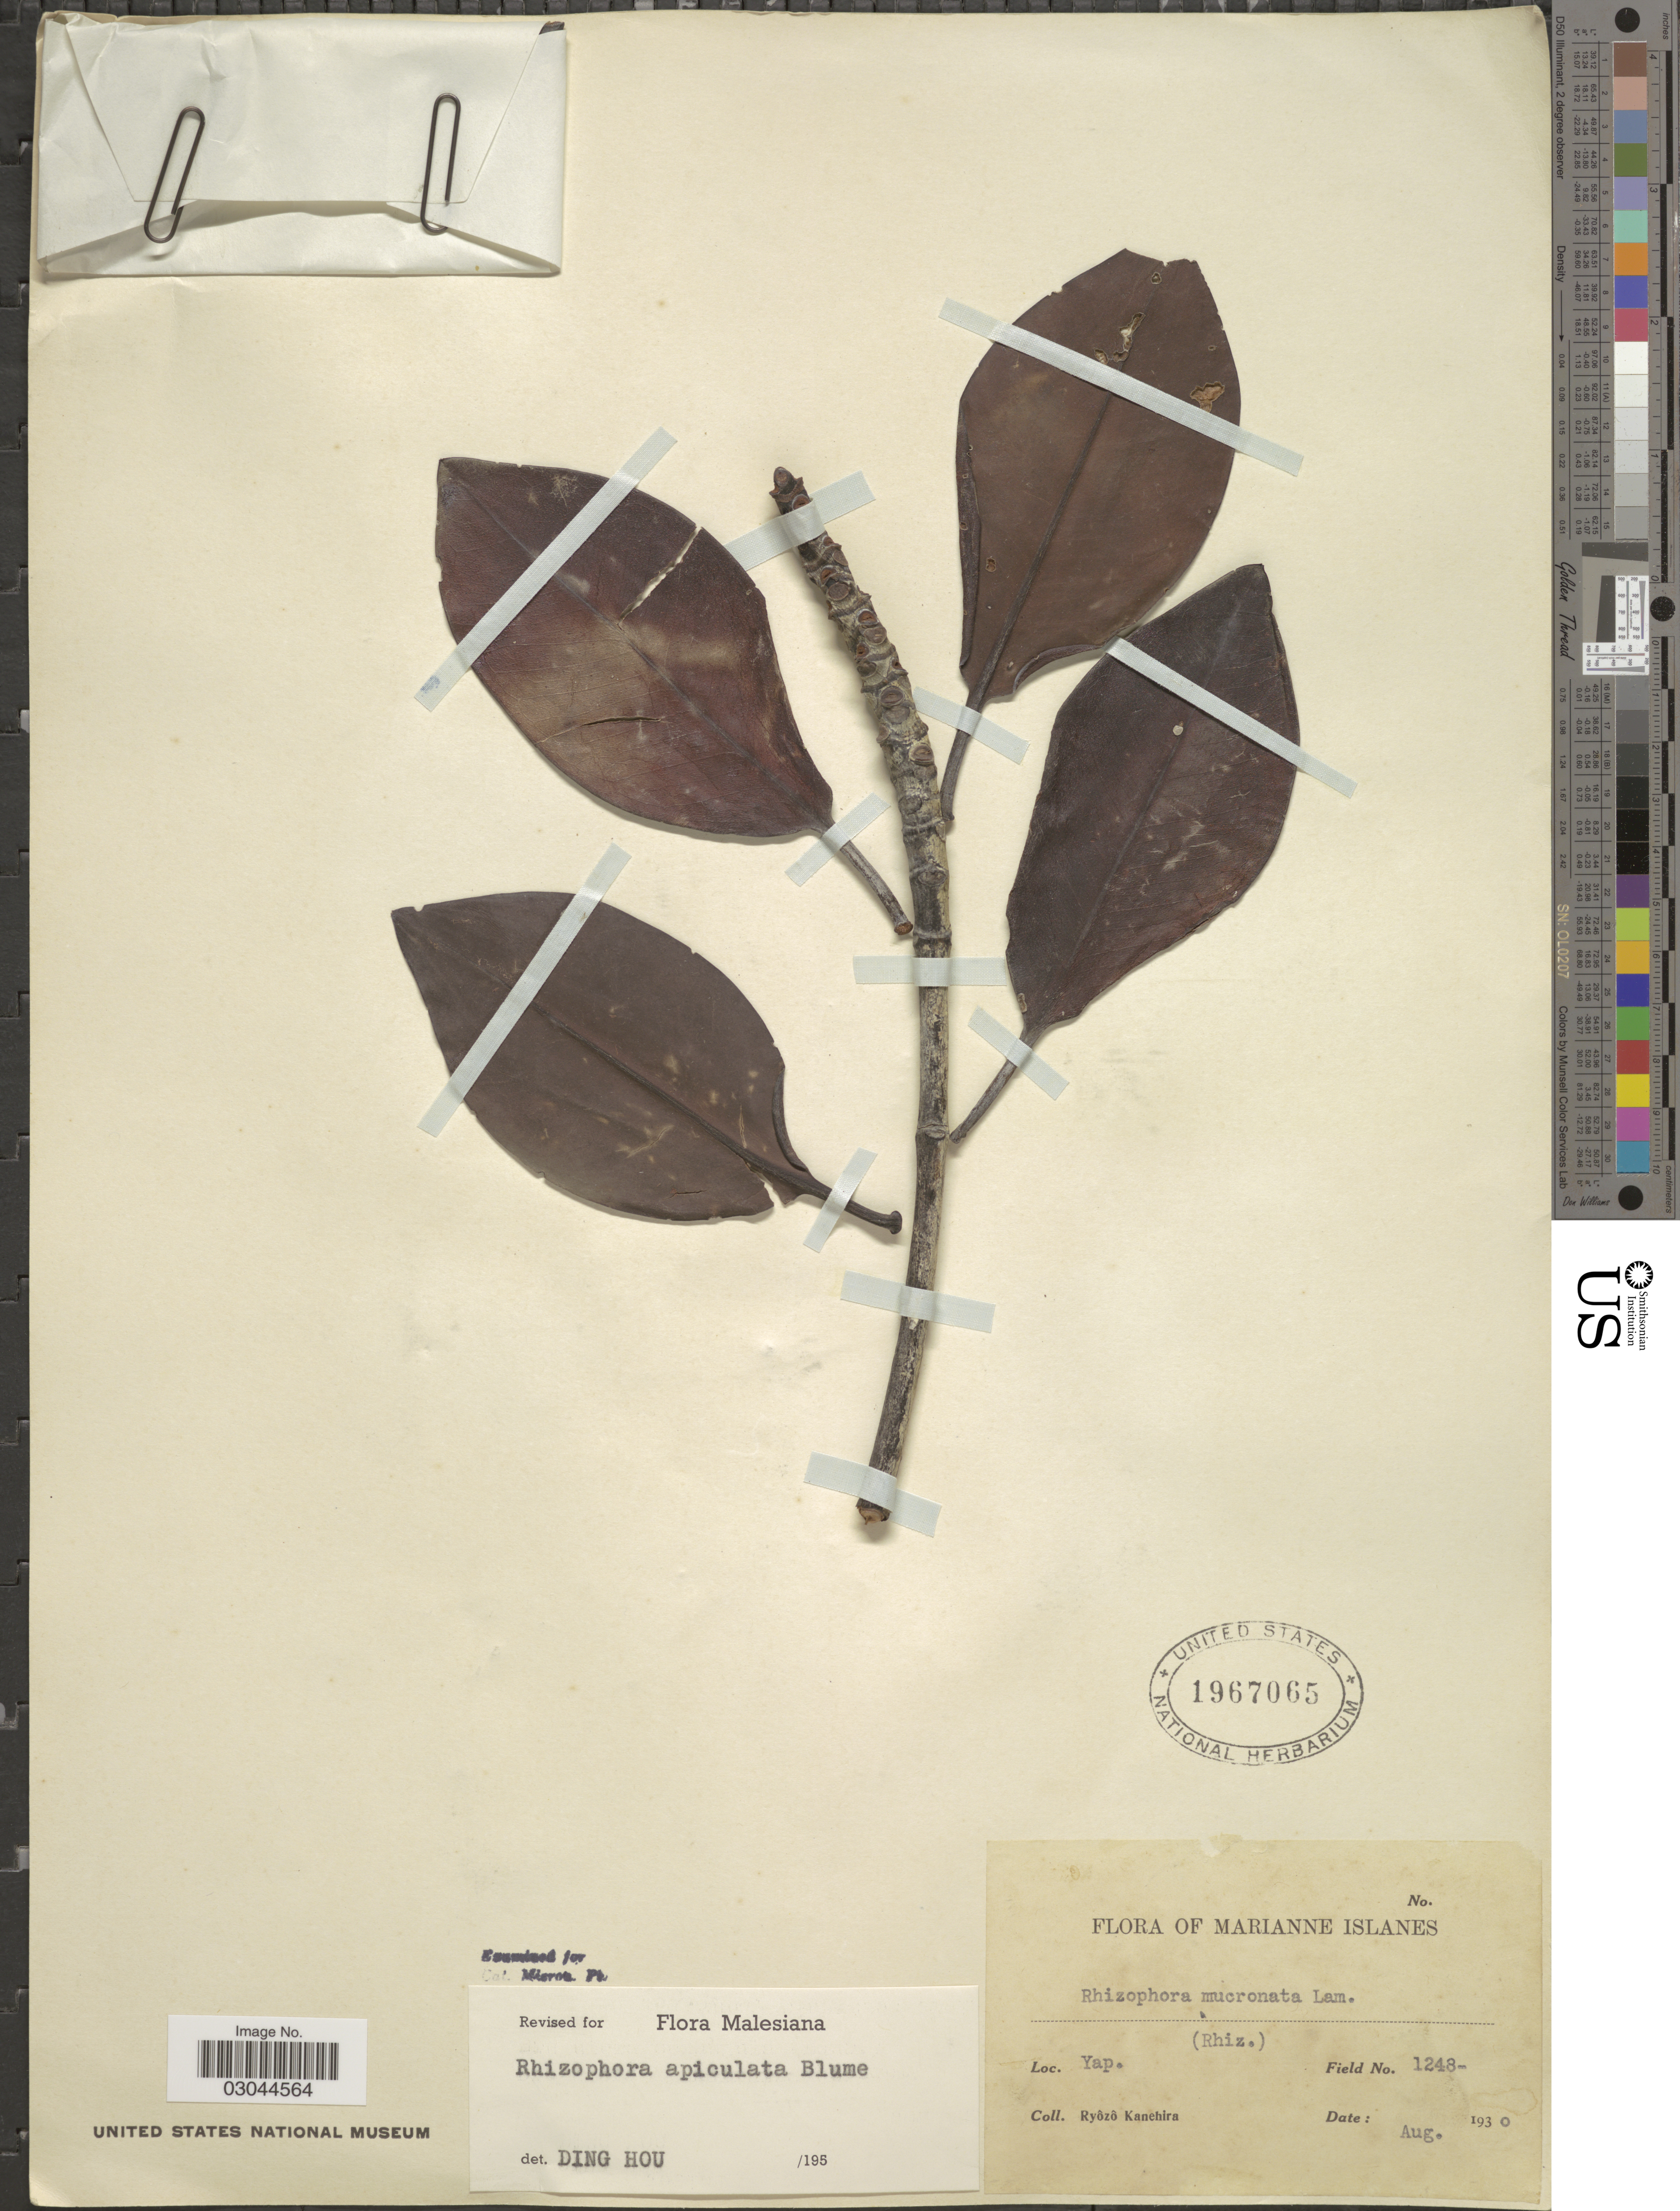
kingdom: Plantae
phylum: Tracheophyta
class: Magnoliopsida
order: Malpighiales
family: Rhizophoraceae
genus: Rhizophora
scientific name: Rhizophora apiculata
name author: Blume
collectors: R. Kanehira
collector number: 1248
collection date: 1930-08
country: Micronesia, Federated States of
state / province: Yap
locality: Marianne Islanes.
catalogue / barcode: US 1967065